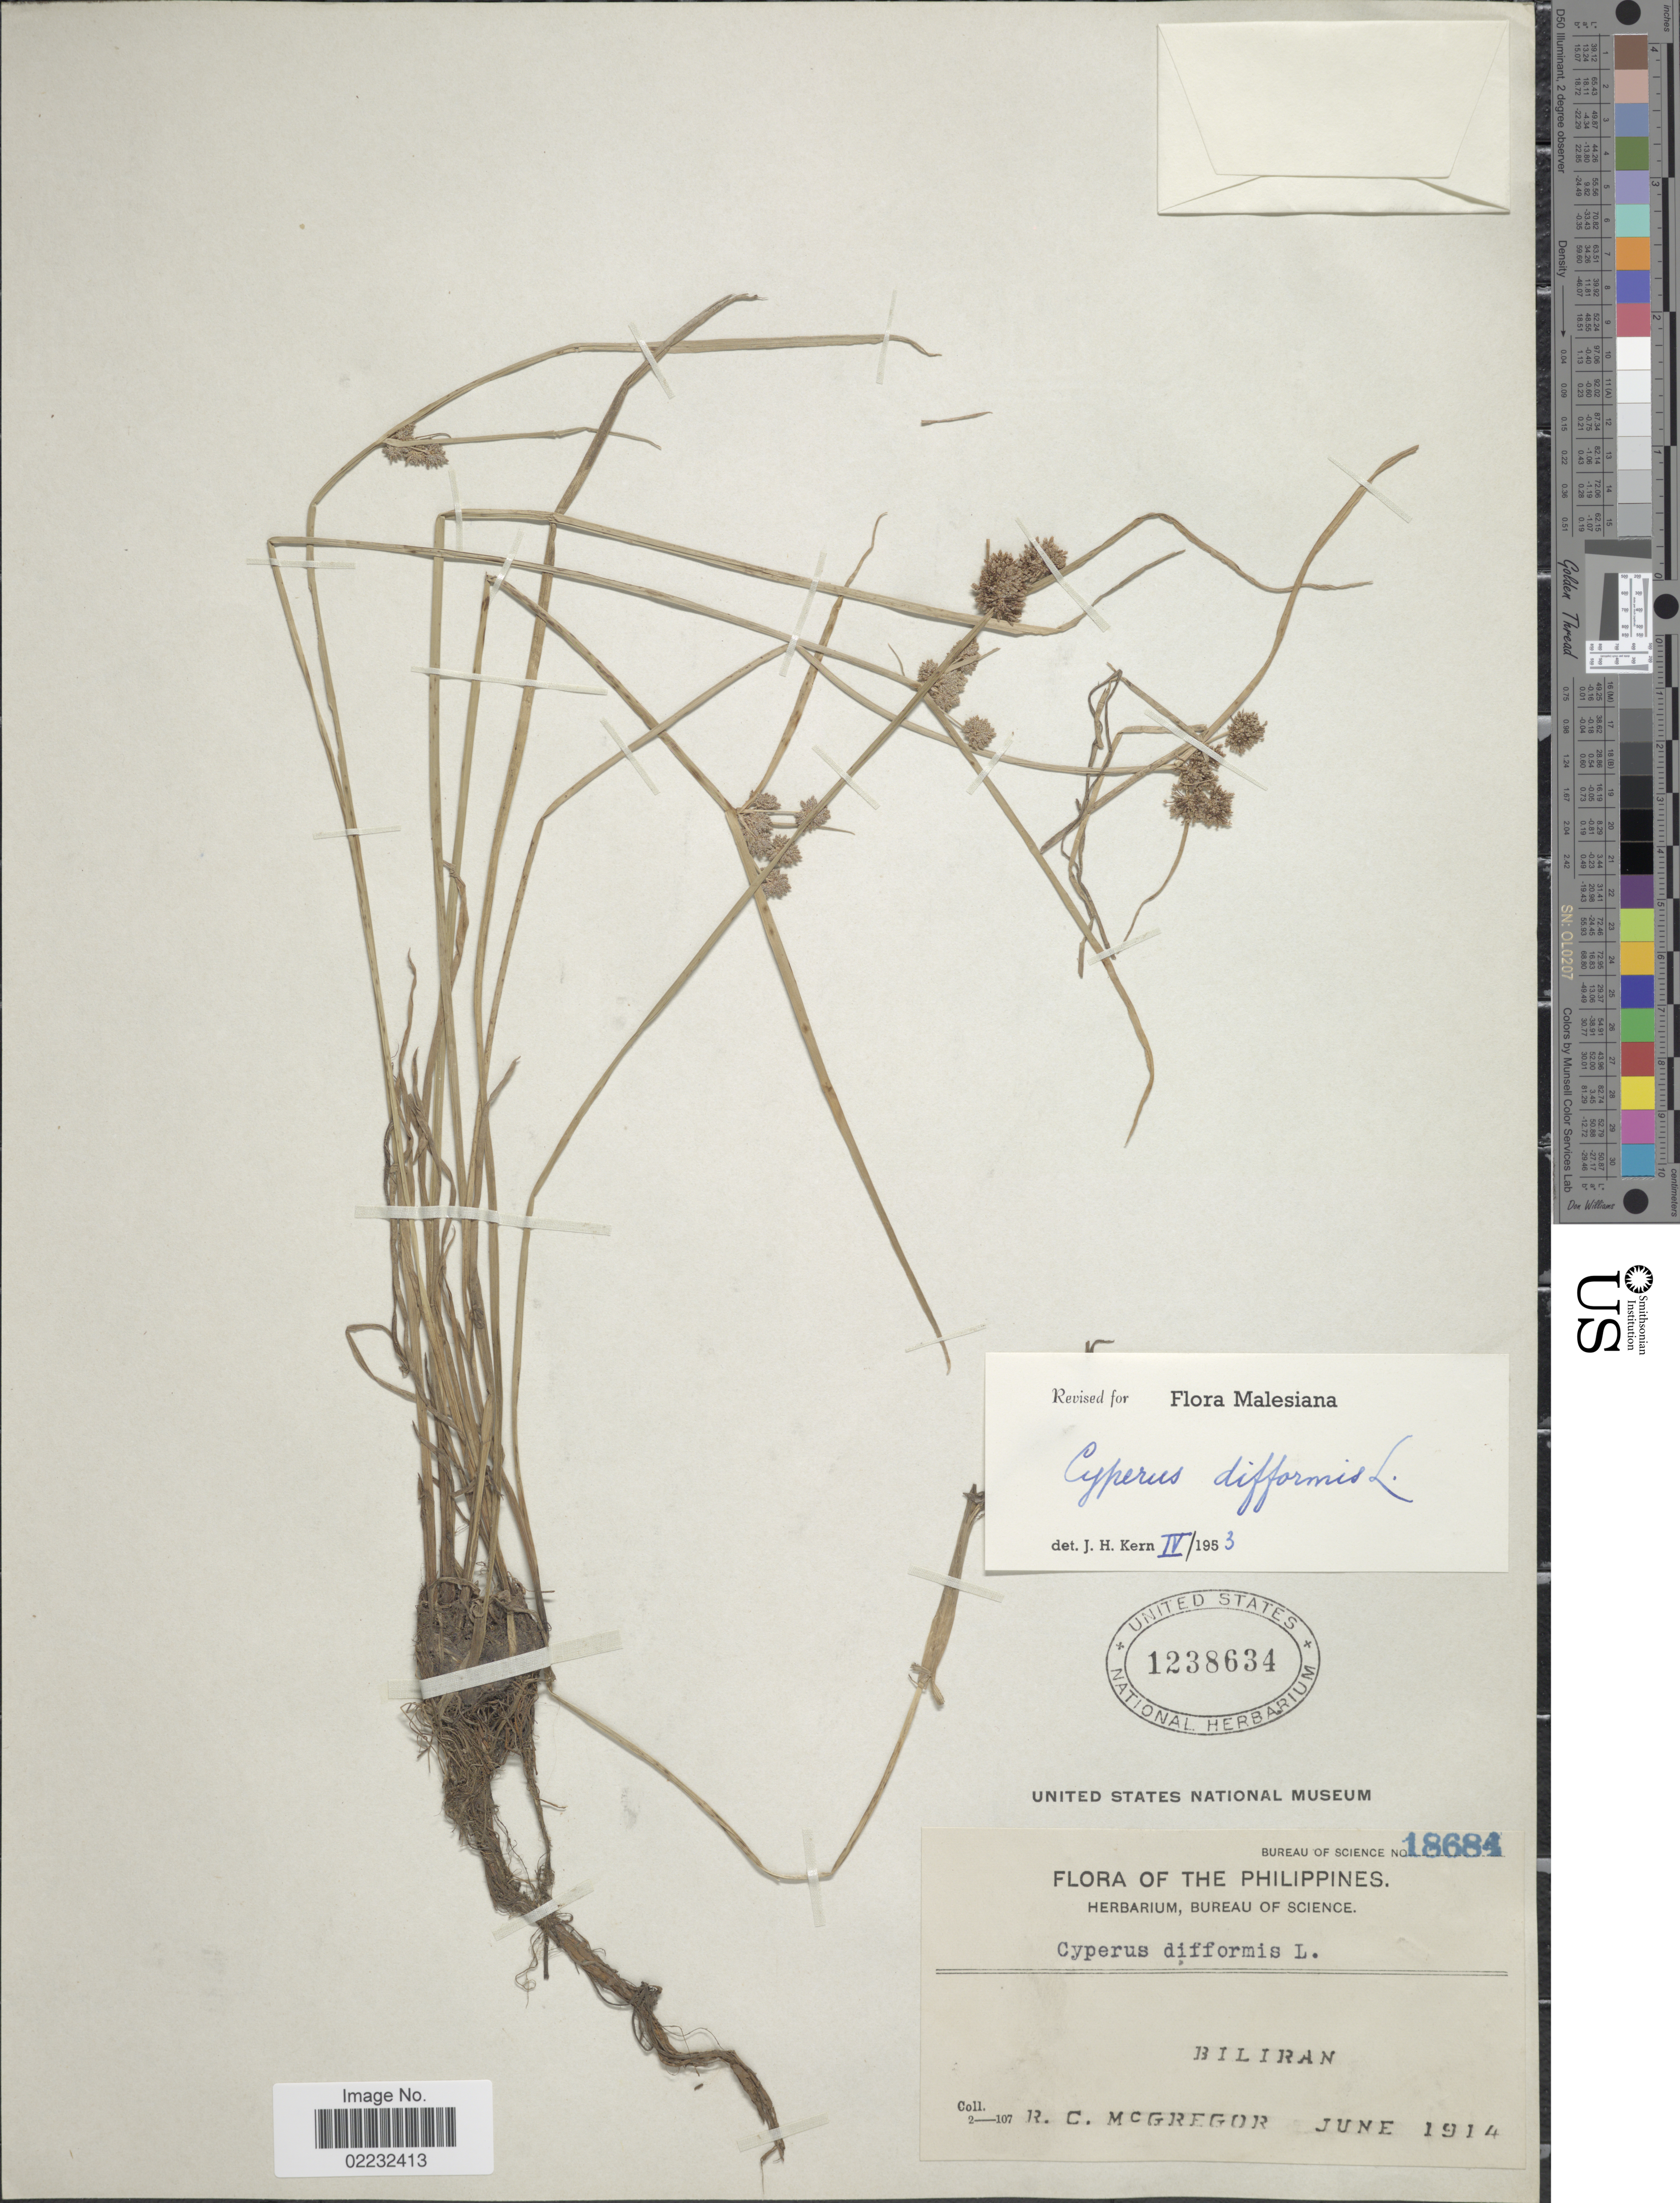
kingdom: Plantae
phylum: Tracheophyta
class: Liliopsida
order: Poales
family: Cyperaceae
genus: Cyperus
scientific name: Cyperus difformis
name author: L.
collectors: R. C. McGregor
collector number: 18684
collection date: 1914-06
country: Philippines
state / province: Eastern Visayas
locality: Biliran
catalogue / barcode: US 1238634